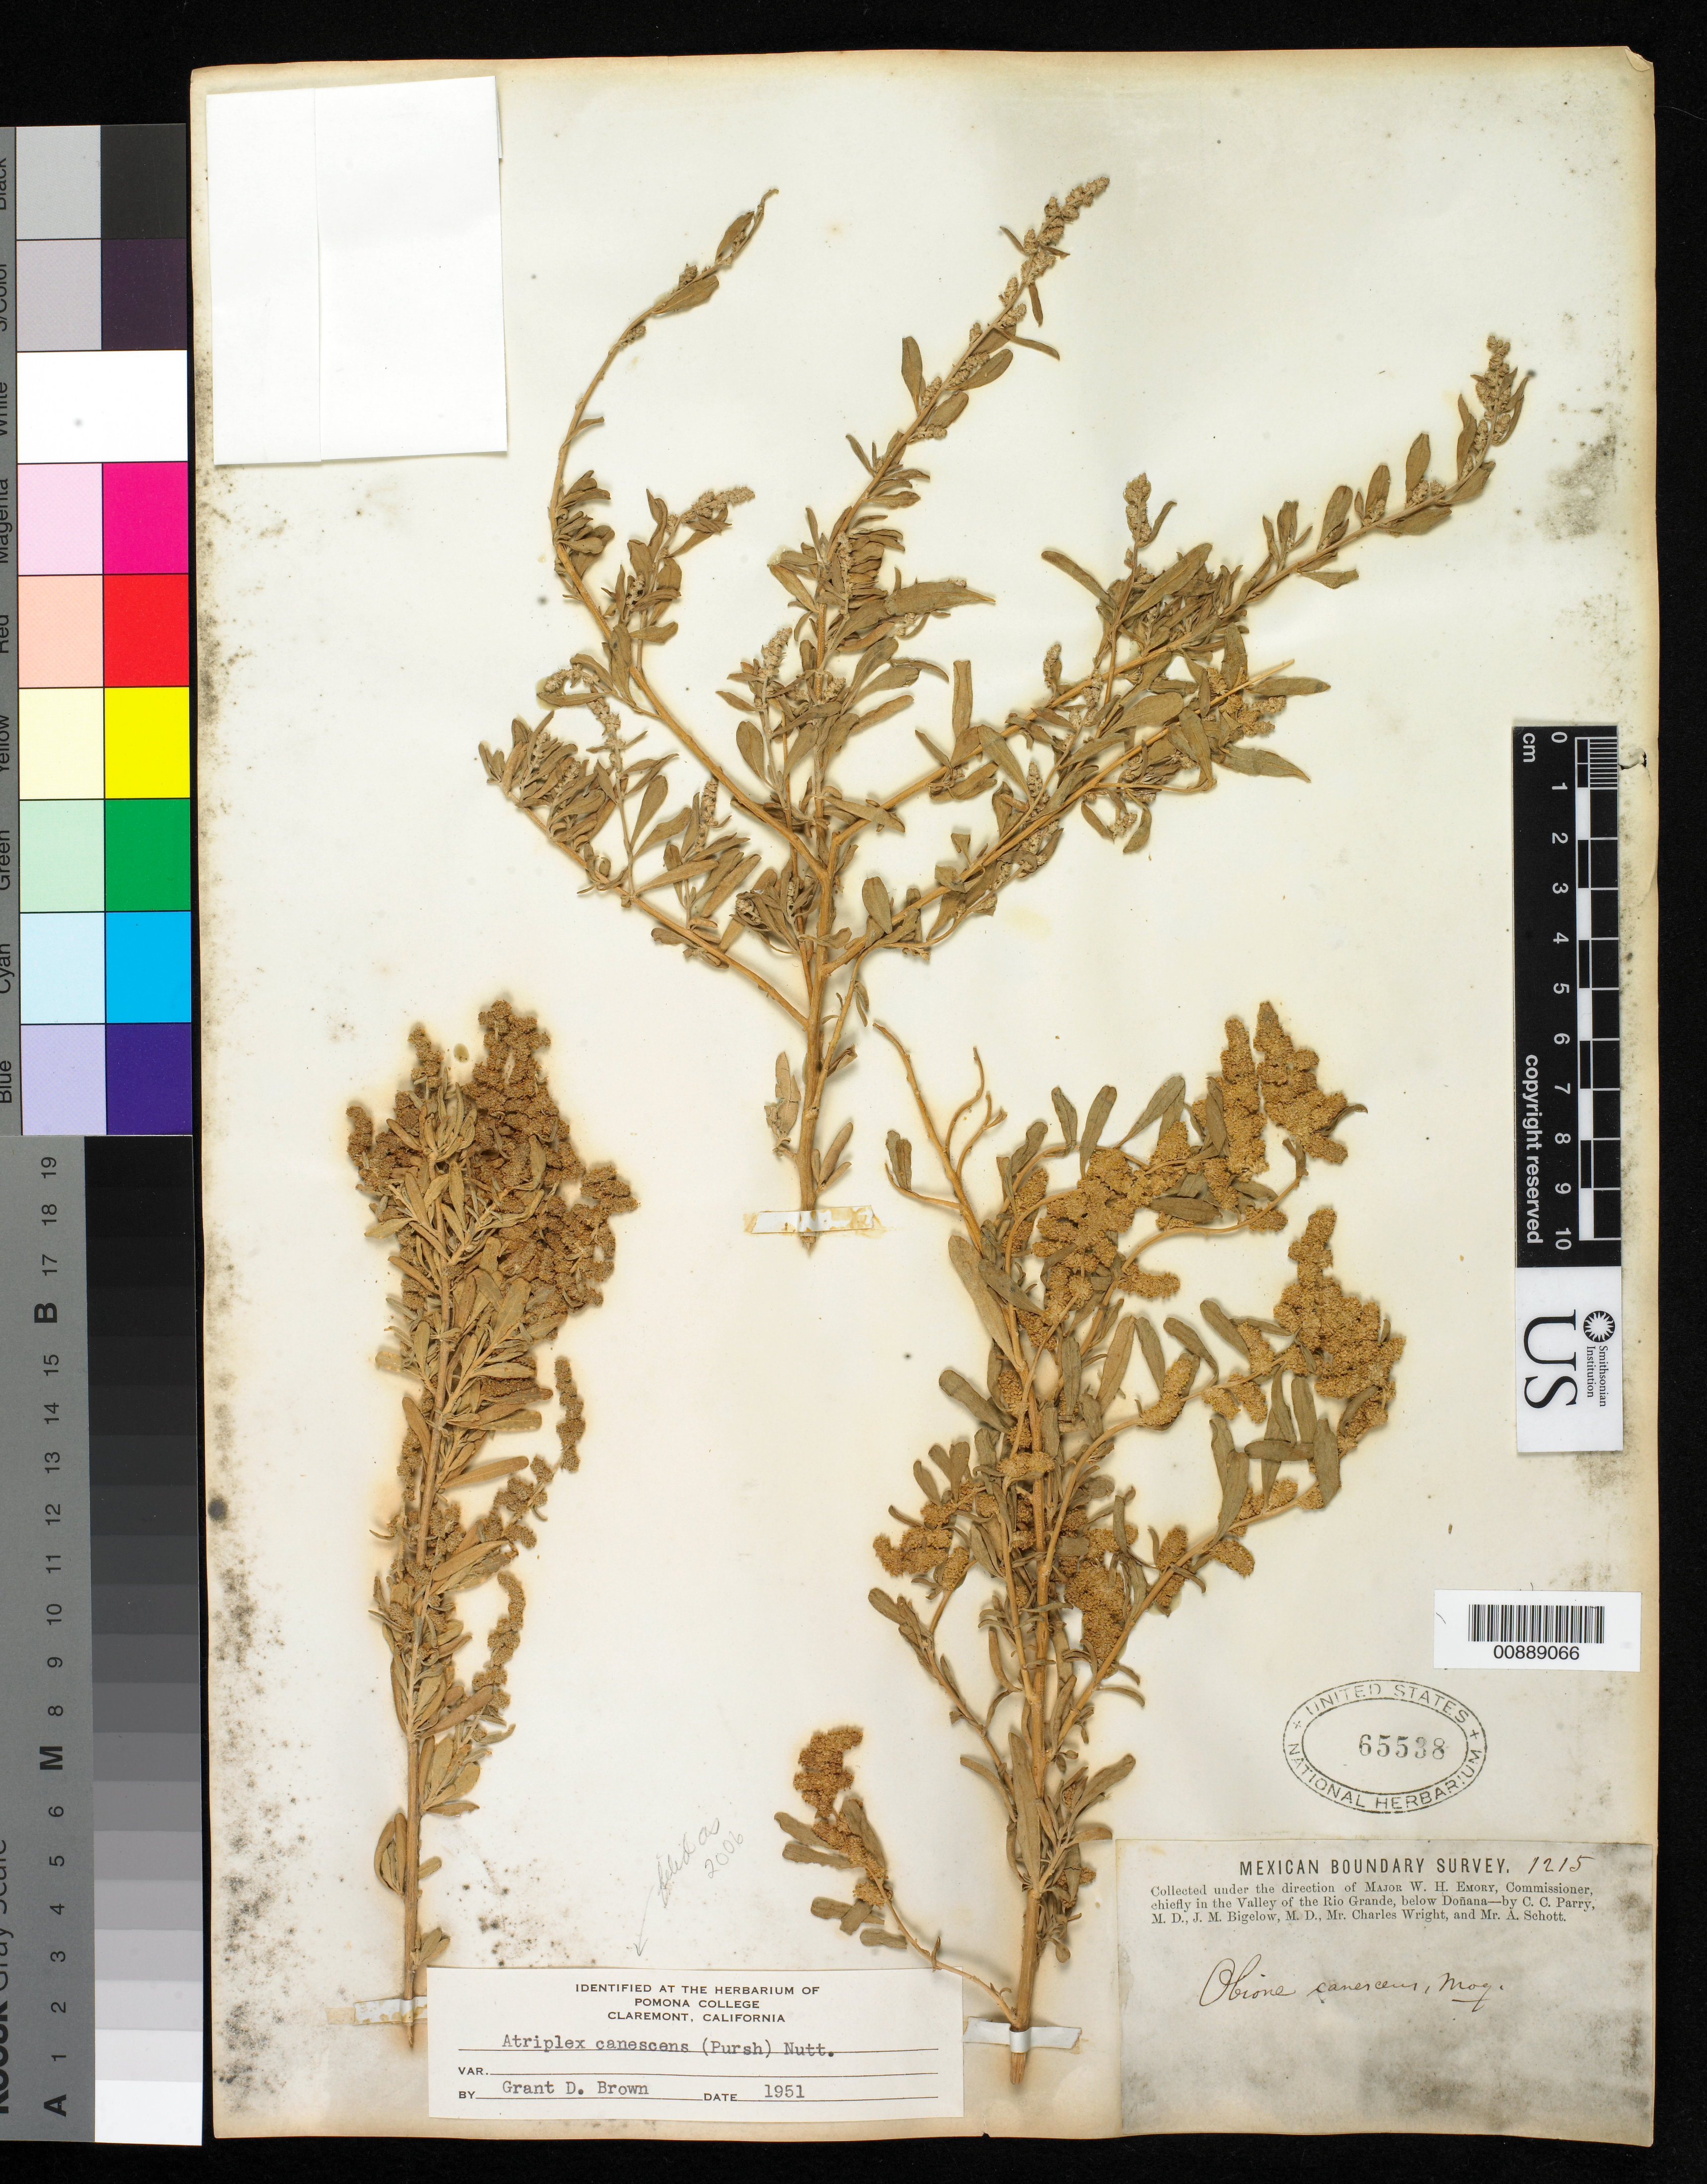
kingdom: Plantae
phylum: Tracheophyta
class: Magnoliopsida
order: Caryophyllales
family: Amaranthaceae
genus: Atriplex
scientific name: Atriplex canescens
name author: (Pursh) Nutt.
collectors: C. C. Parry, J. M. Bigelow, C. Wright & A. C. V. Schott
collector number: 1215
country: United States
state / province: New Mexico / Texas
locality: Valley of the Rio Grande, below Doñana.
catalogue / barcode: US 65538